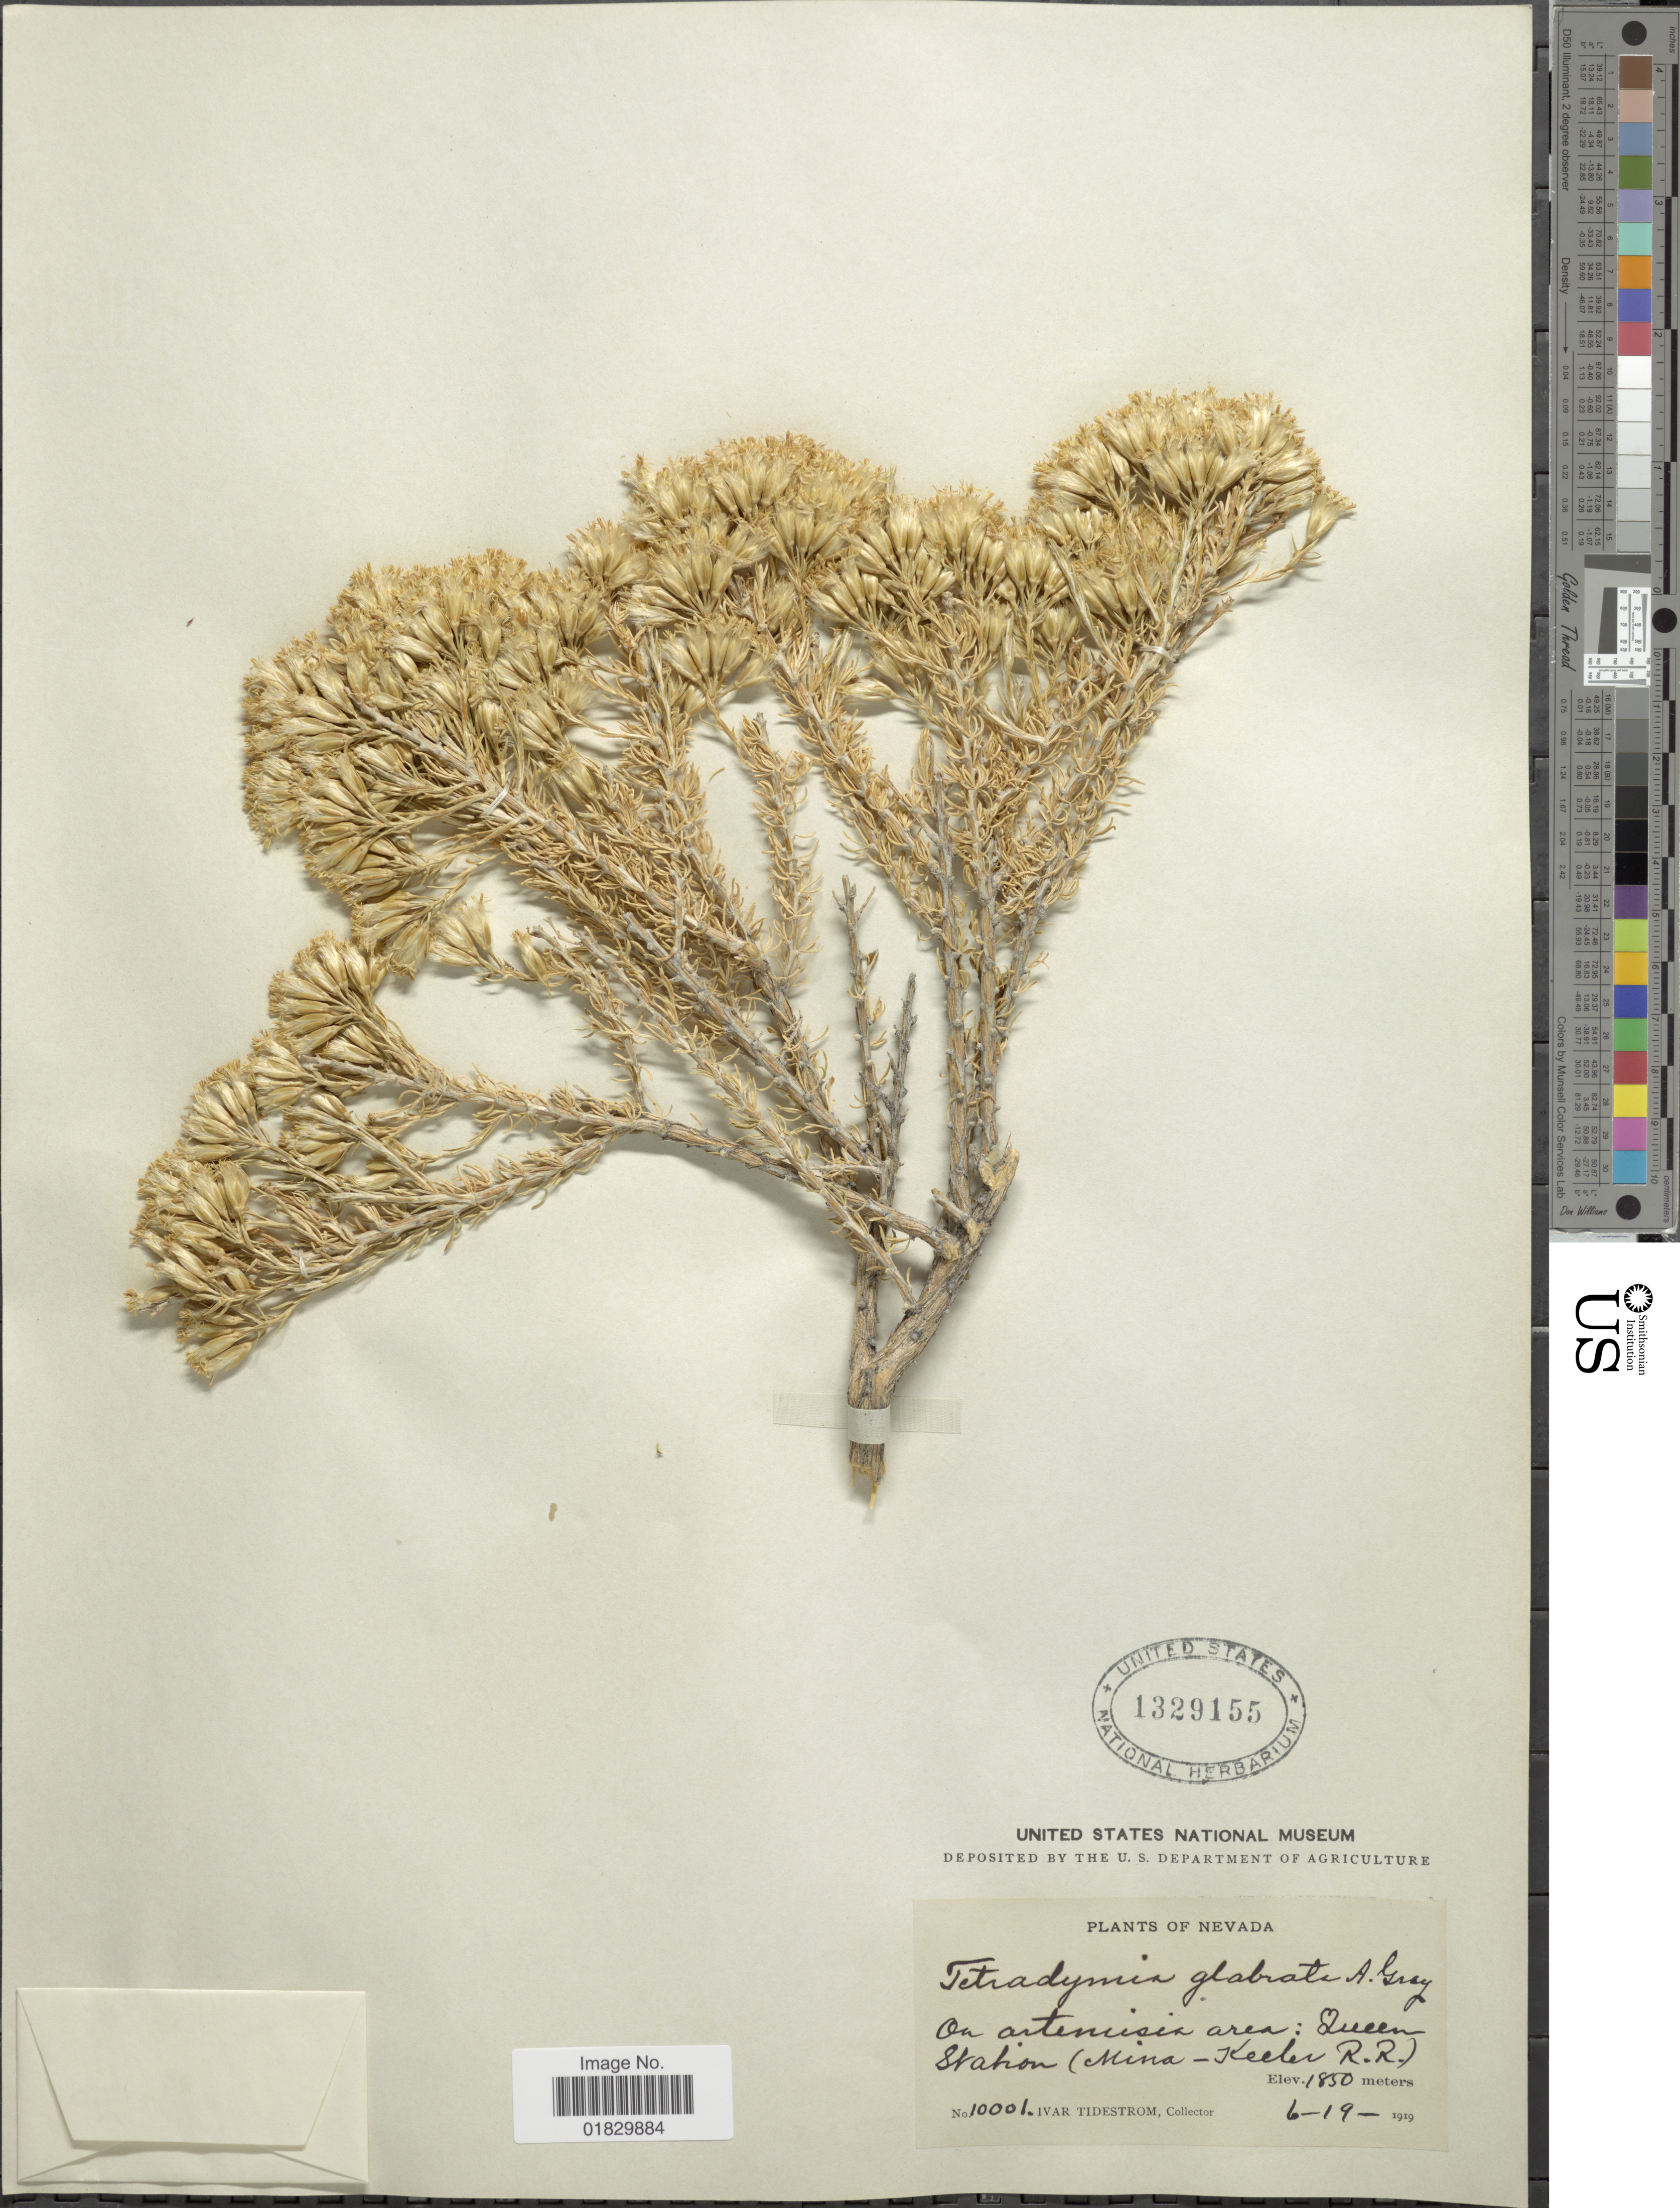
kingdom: Plantae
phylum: Tracheophyta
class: Magnoliopsida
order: Asterales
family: Asteraceae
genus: Tetradymia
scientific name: Tetradymia glabrata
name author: Torr. & A. Gray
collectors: I. F. Tidestrom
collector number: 10001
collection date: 1919-06-19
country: United States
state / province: Nevada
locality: On artenusia area: Queen Station (Mina-Keeler R.R.)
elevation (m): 1850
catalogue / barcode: US 1329155